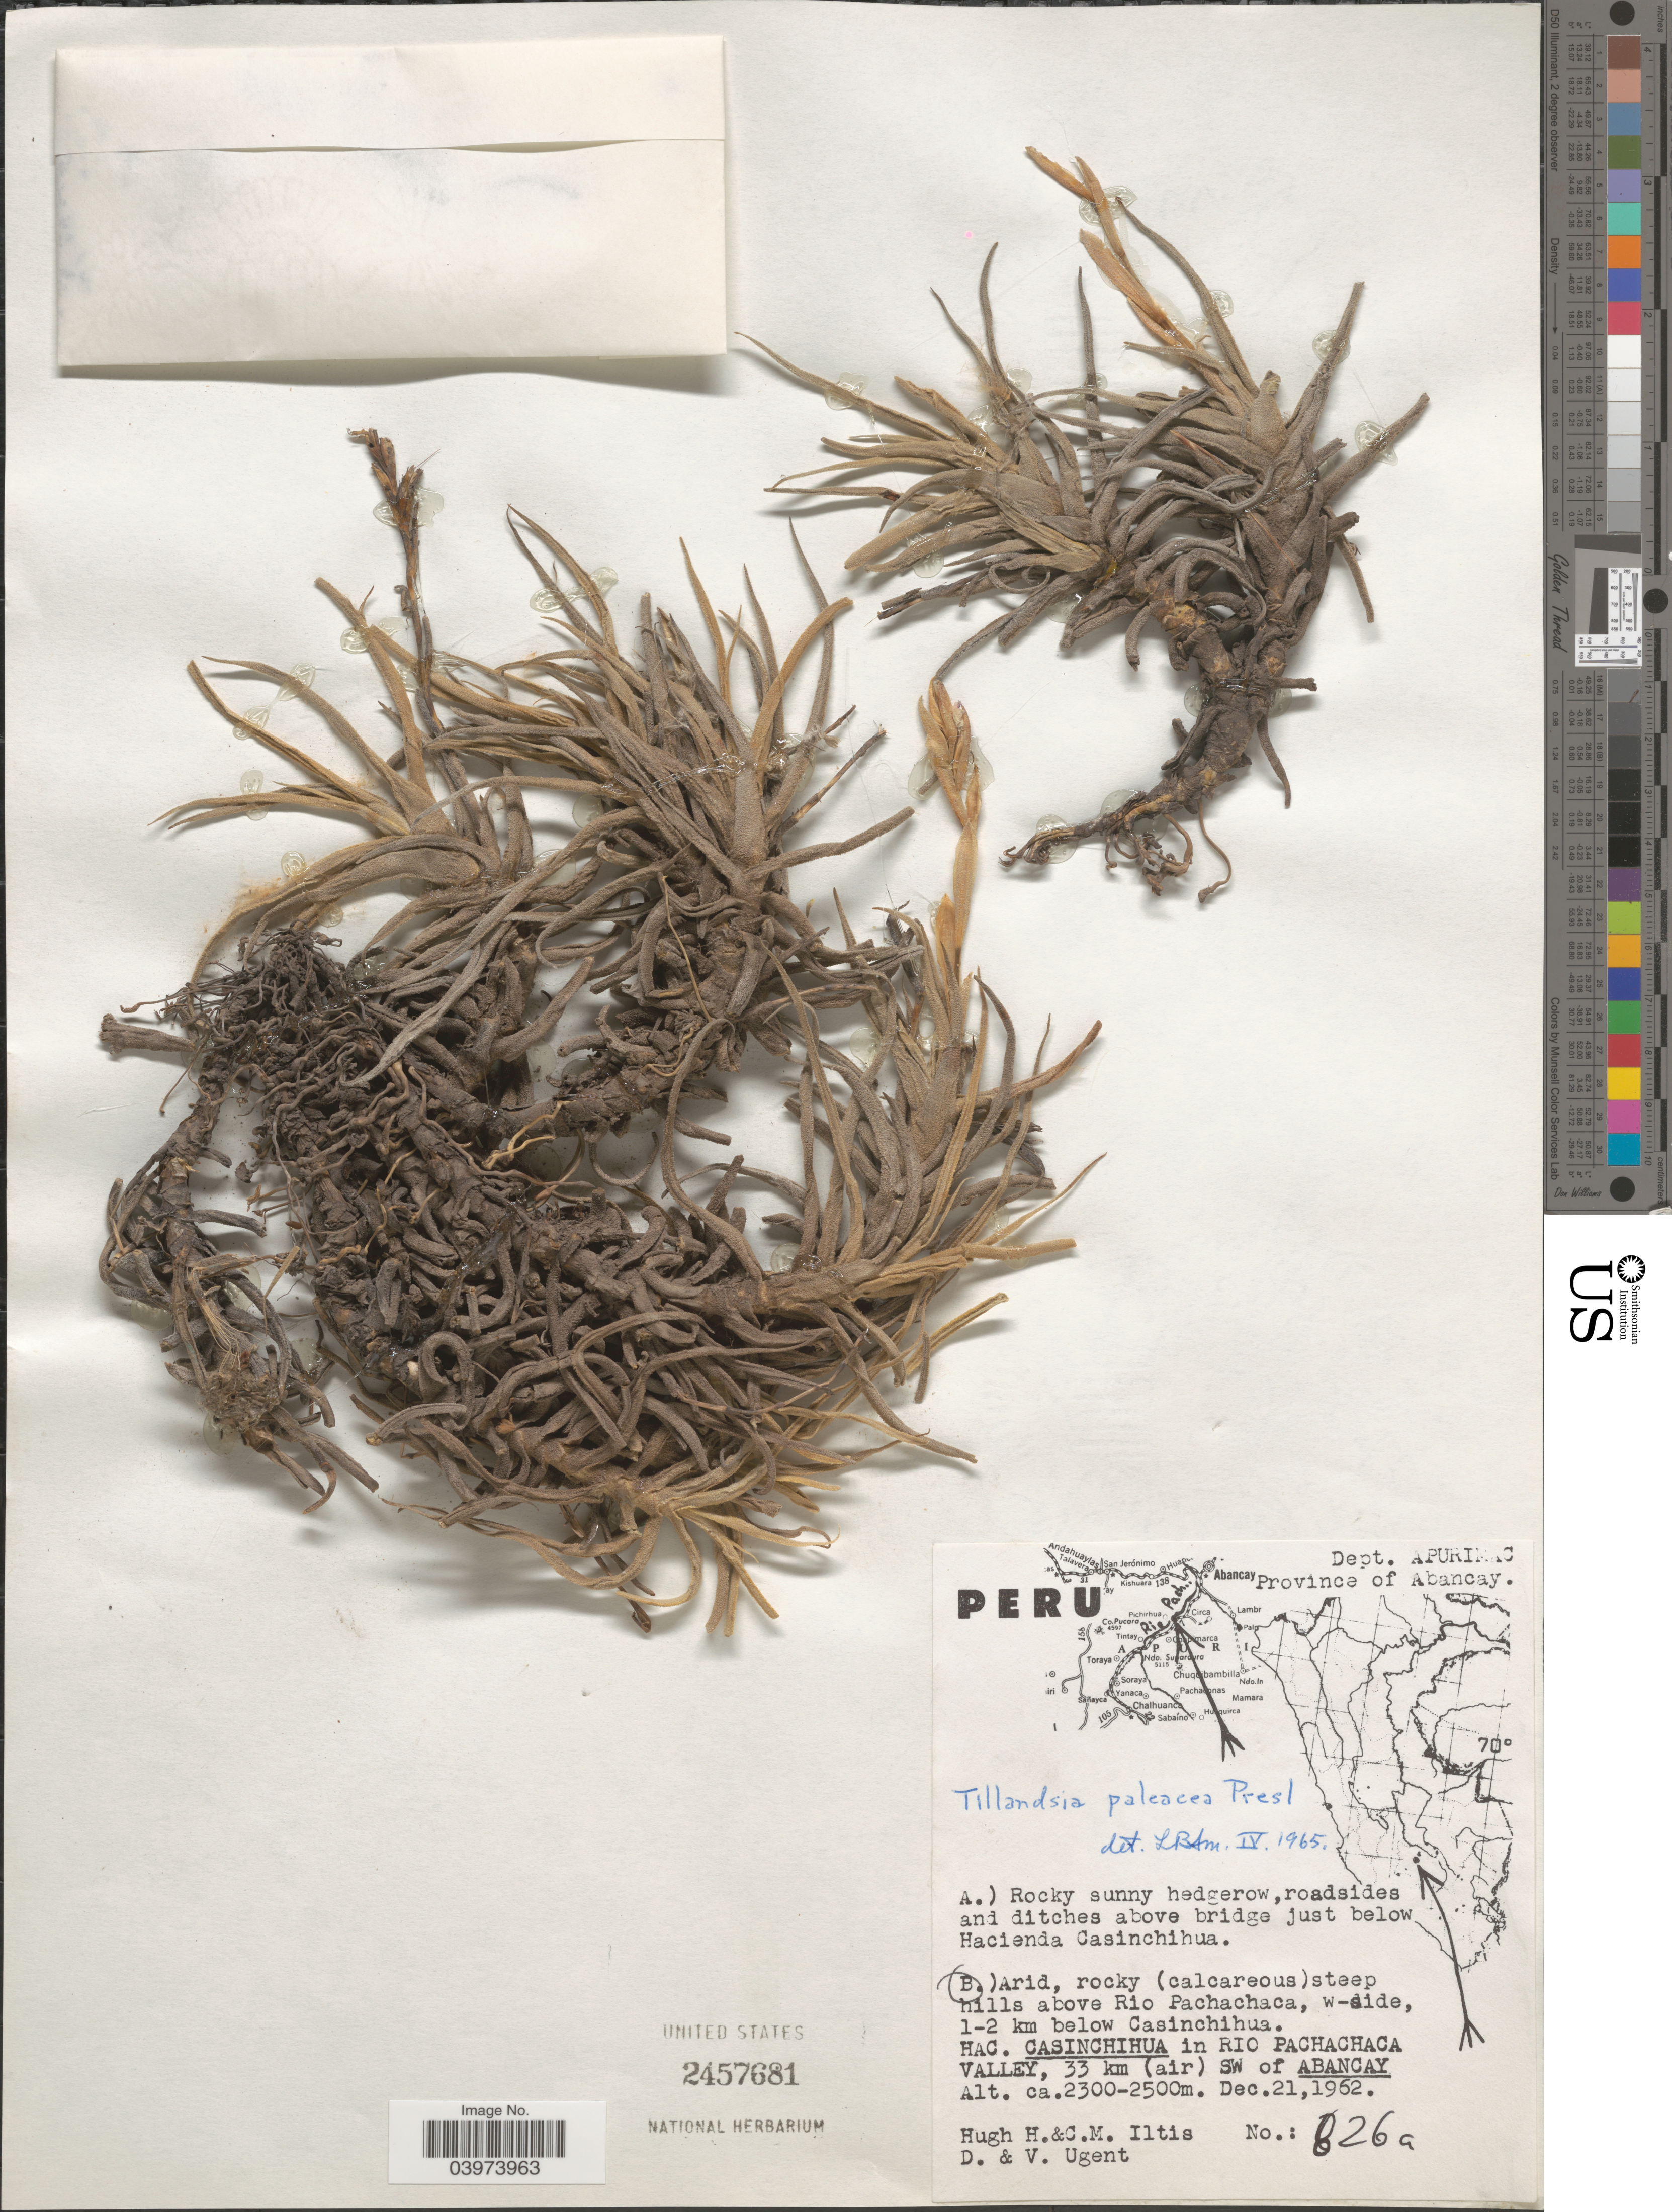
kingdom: Plantae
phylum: Tracheophyta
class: Liliopsida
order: Poales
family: Bromeliaceae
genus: Tillandsia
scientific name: Tillandsia paleacea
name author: C. Presl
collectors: H. H. Iltis, C. M Iltis, D. Ugent & V. Ugent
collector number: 826a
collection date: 1962-12-21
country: Peru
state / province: Apurímac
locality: Dept. Apurimac. Province of Abancay. Arid, rocky (calcareous) steep hills above Rio Pachachaca, w-side, 1-2 km below Casinchihua. Casinchihua in Rio Pachachaca Valley, 33 km (air) SW of Abancay.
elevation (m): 2300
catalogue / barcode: US 2457681